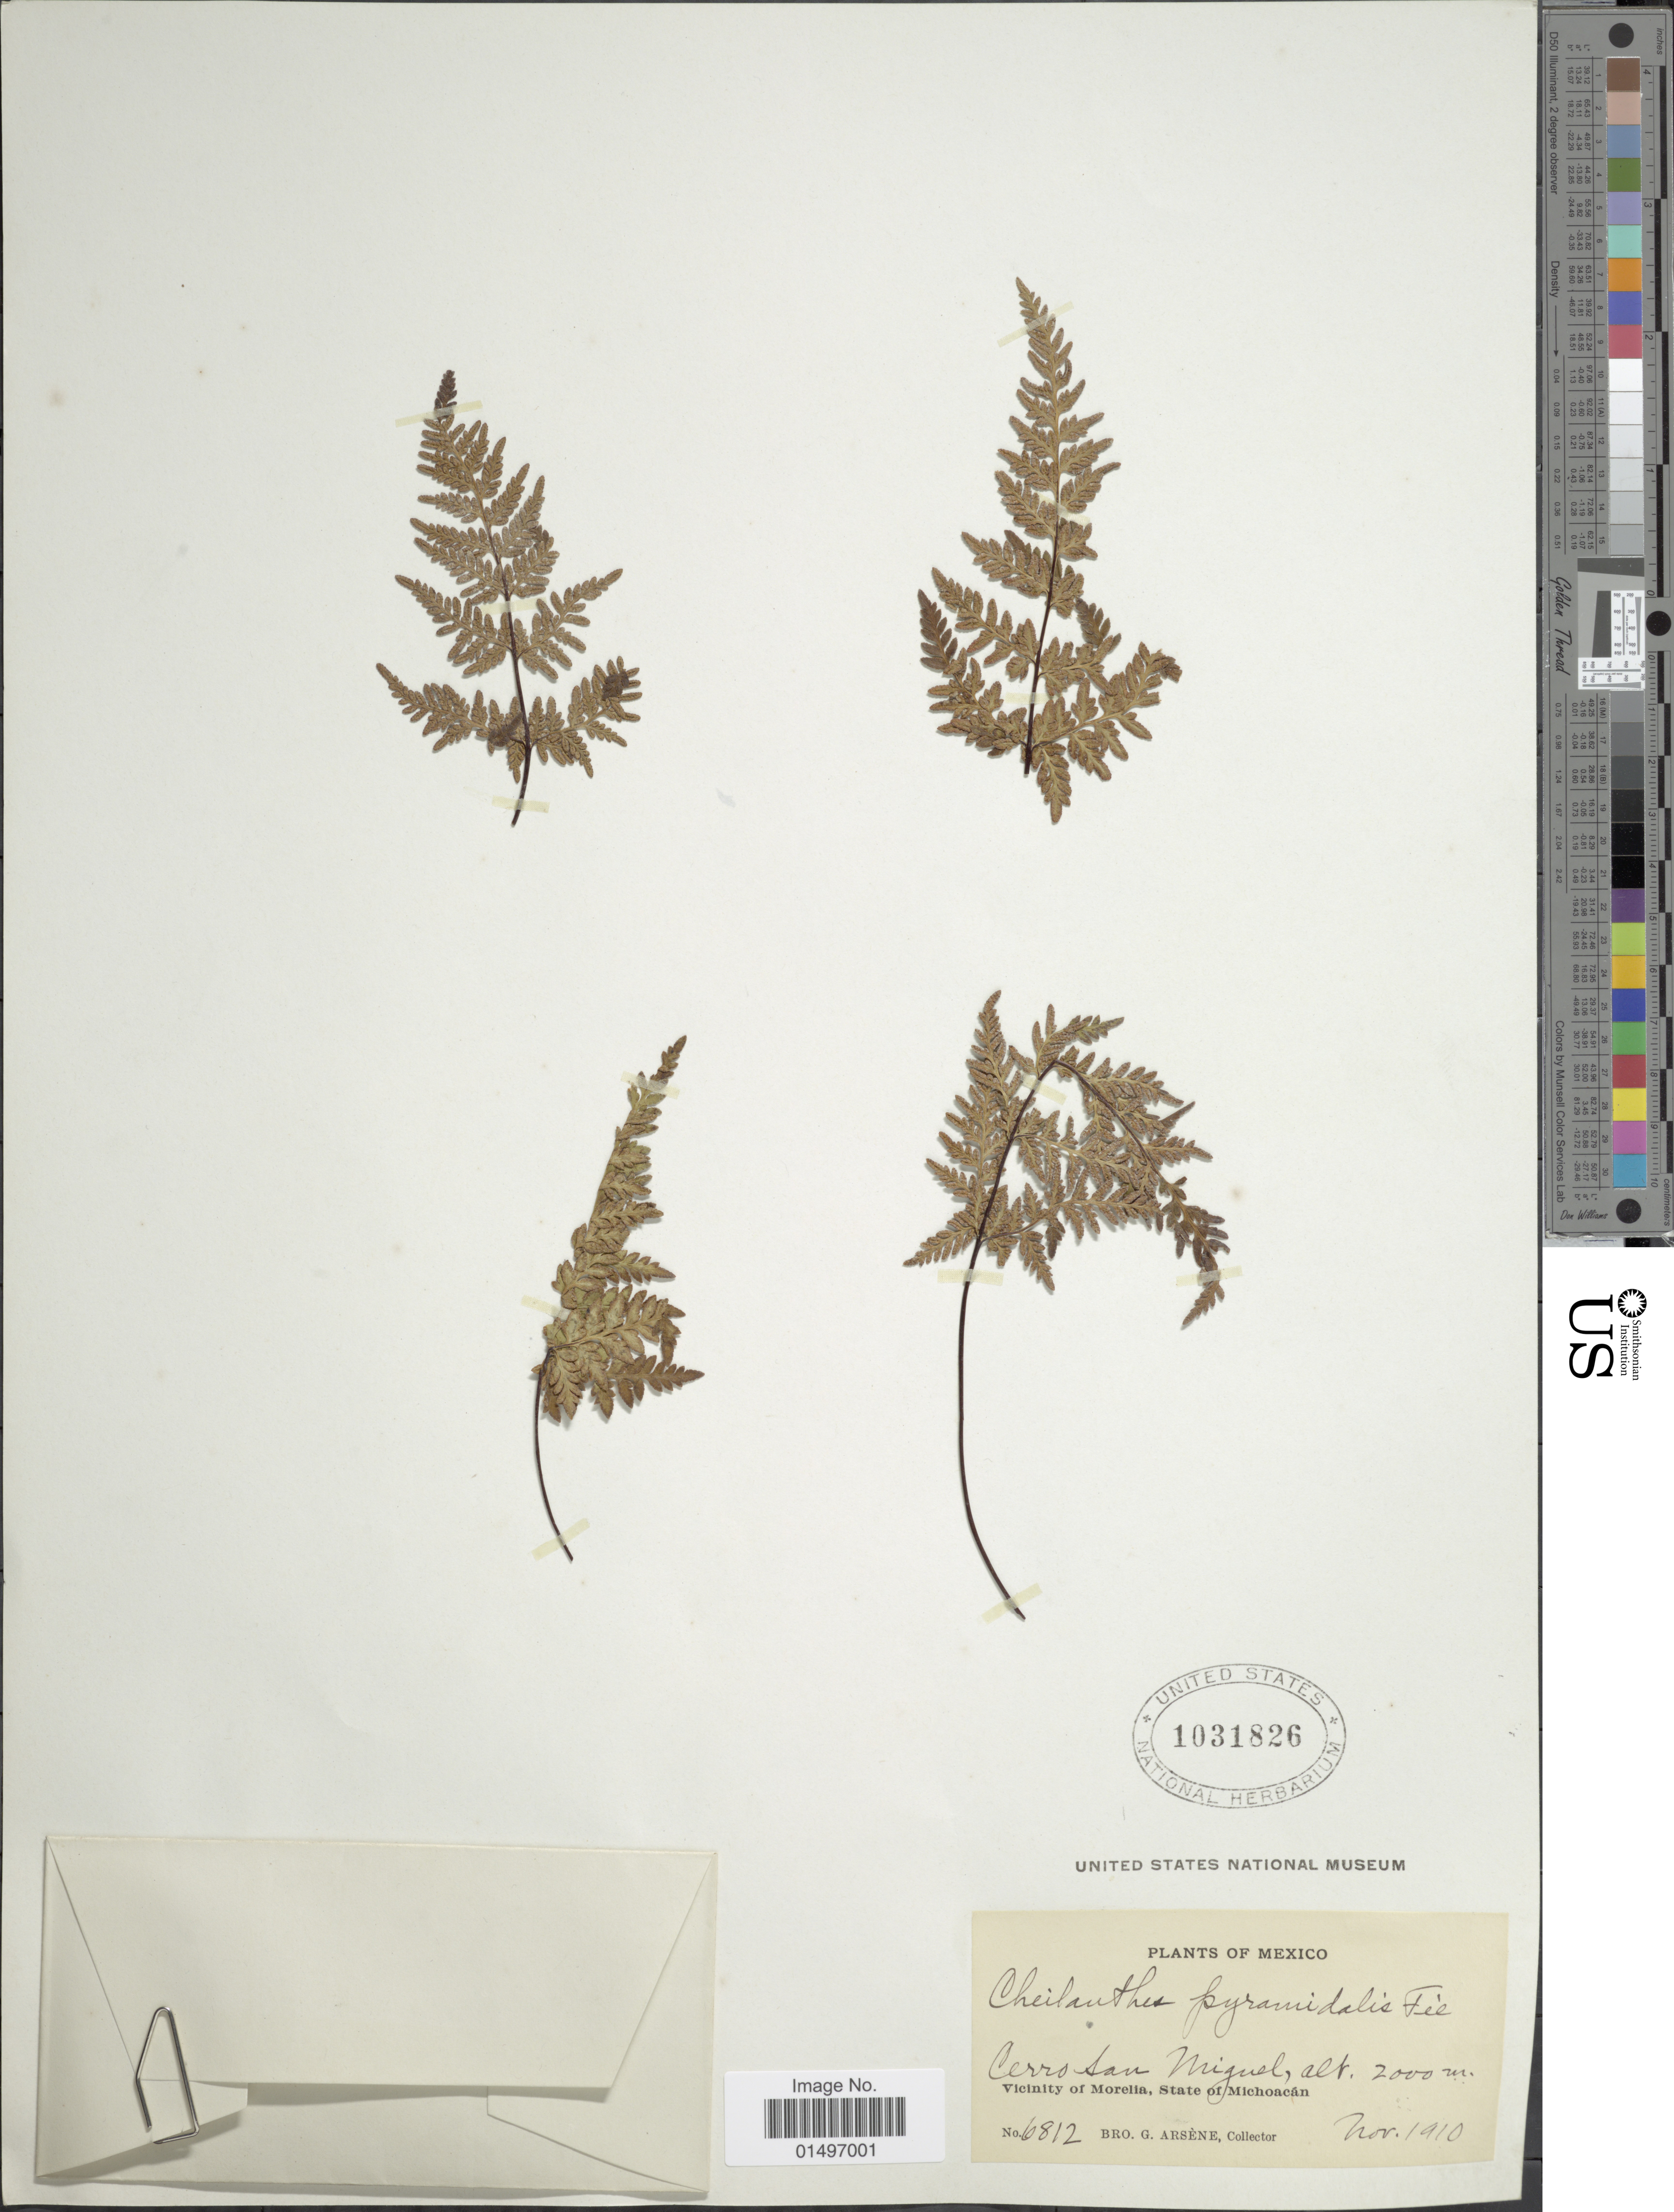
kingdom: Plantae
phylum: Tracheophyta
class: Polypodiopsida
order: Polypodiales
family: Pteridaceae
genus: Gaga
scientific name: Gaga hirsuta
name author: (Link) Fay W. Li & Windham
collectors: Bro. G. Arsène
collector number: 6812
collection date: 1910-11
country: Mexico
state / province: Michoacán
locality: Mexico, Vicinity of Morelia, Cerro San Miguel.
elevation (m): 2000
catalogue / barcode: US 1031826